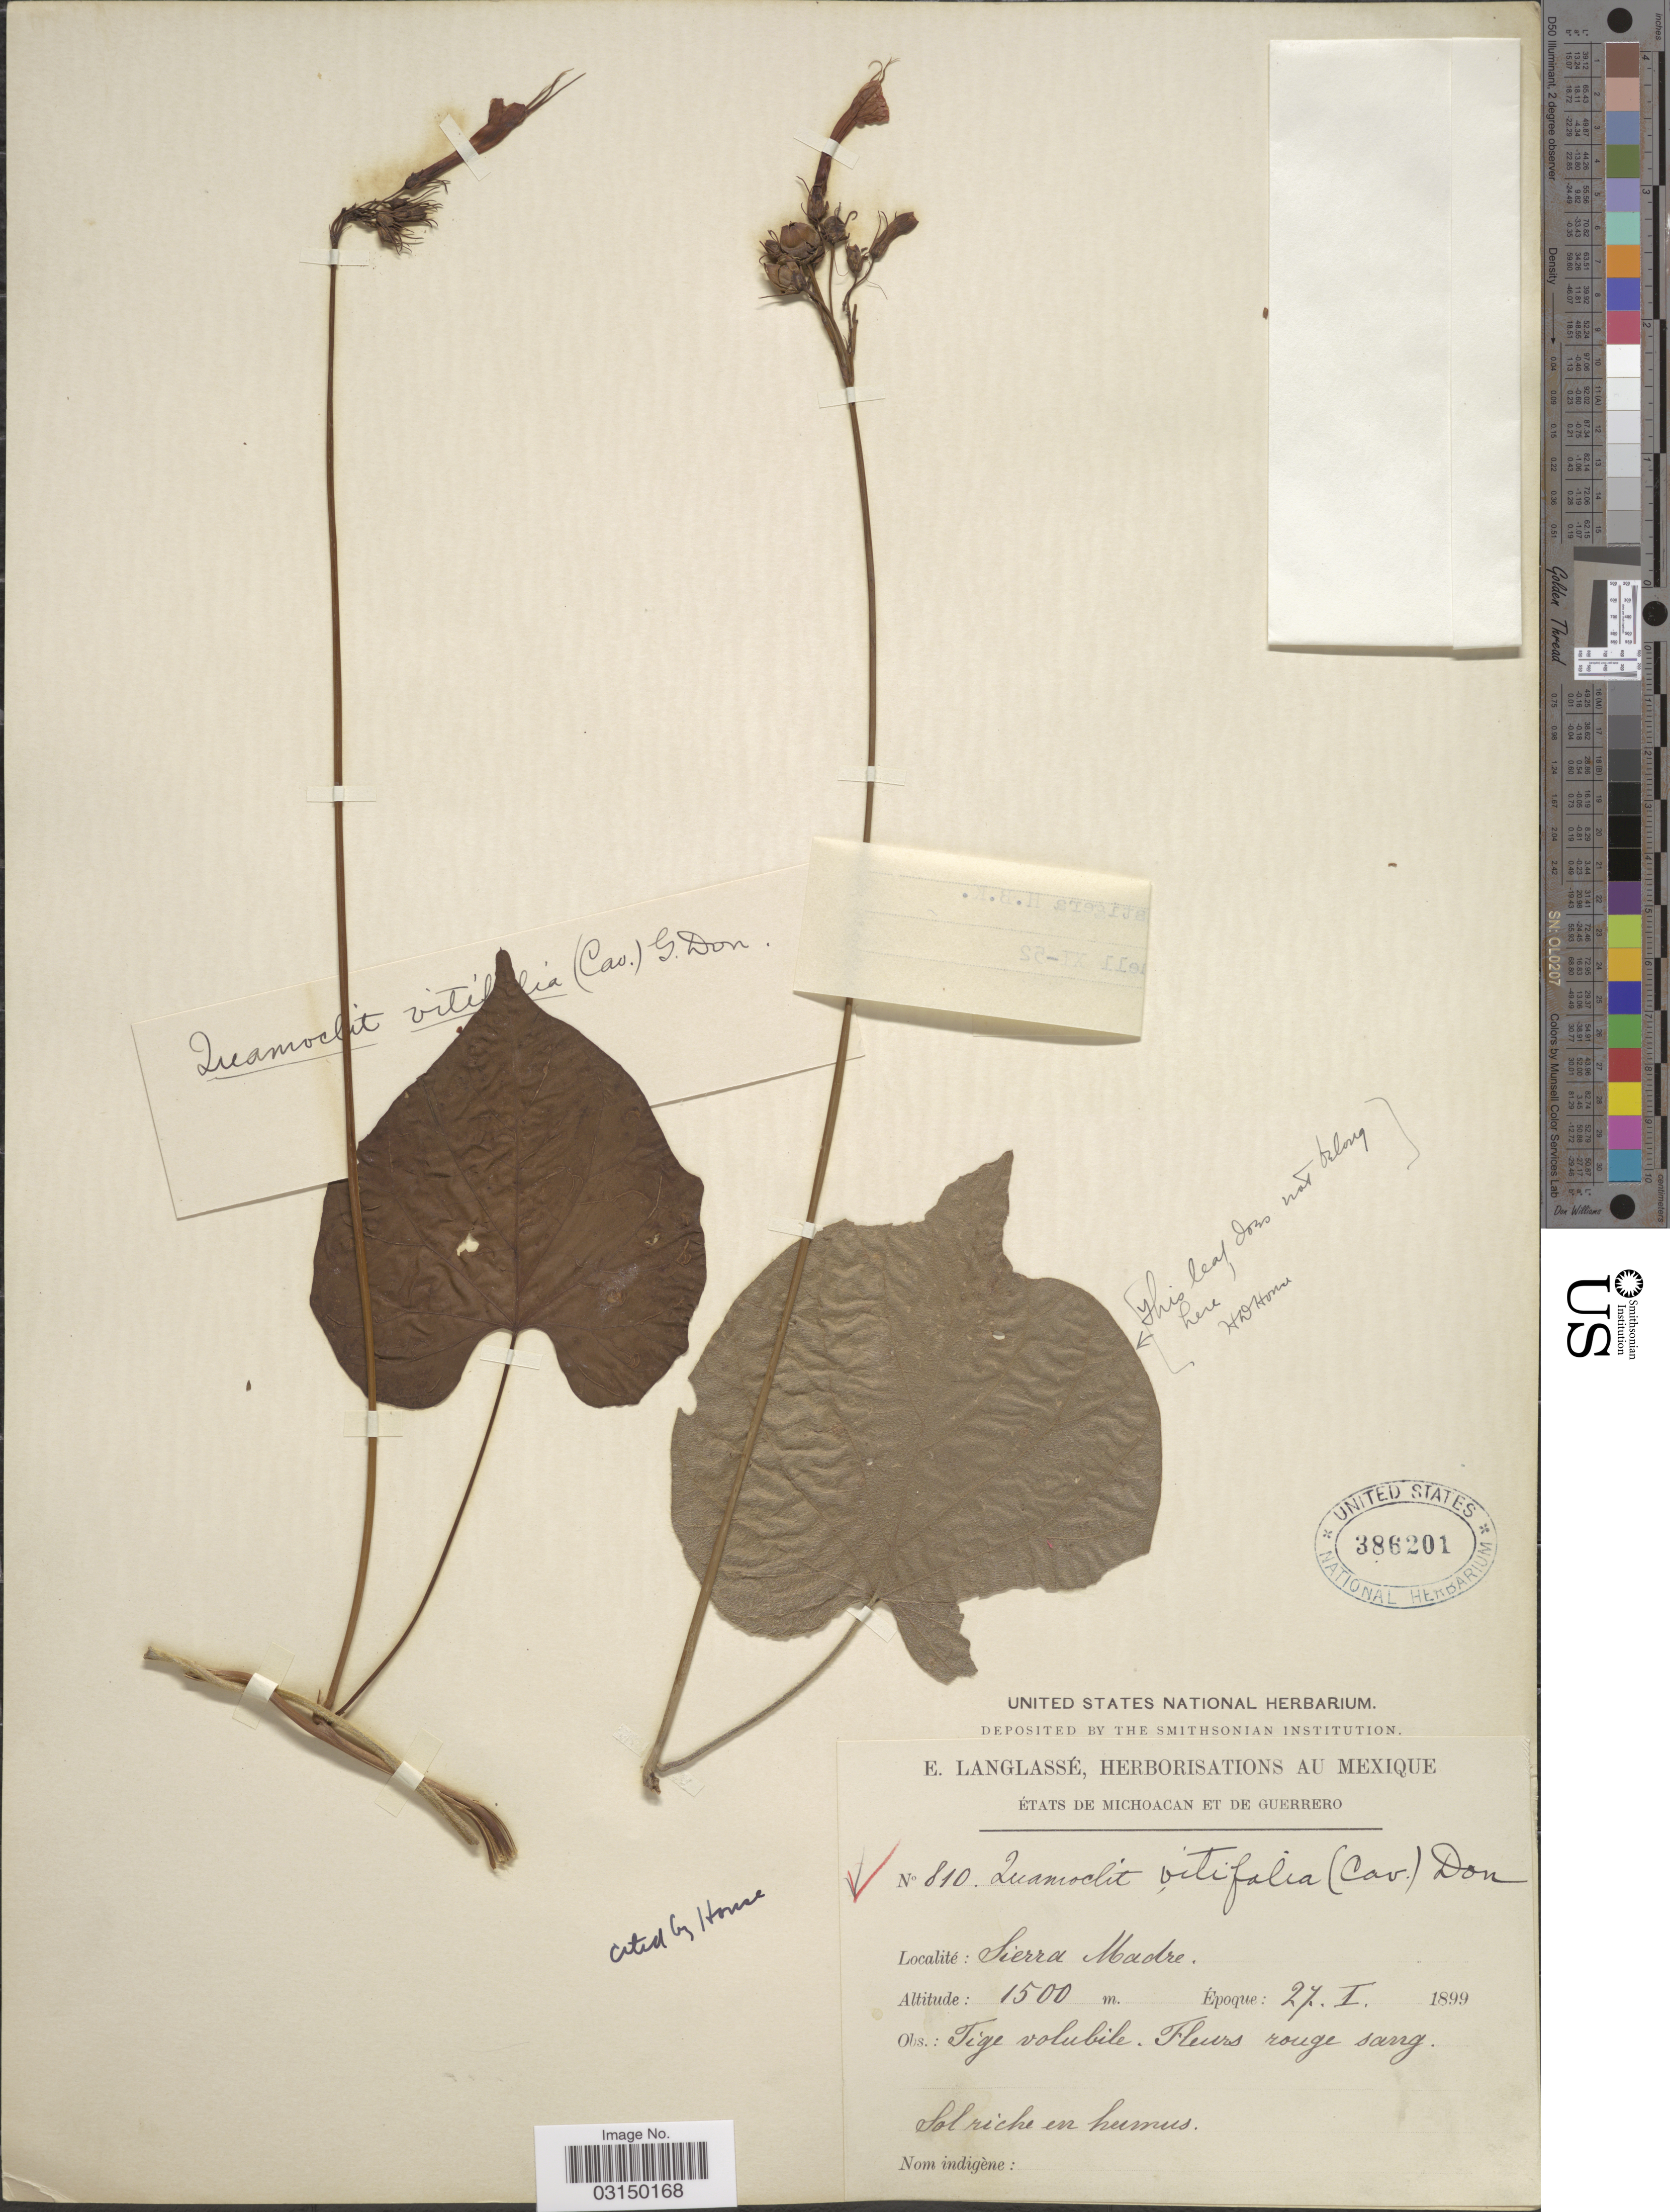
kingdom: Plantae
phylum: Tracheophyta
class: Magnoliopsida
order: Solanales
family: Convolvulaceae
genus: Ipomoea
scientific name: Ipomoea hastigera var. hastigera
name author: Kunth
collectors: E. Langlassé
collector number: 810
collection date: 1899-01-27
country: Mexico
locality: États de Michoacan et de Guerrero. Sierra Madre.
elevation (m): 1500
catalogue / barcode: US 386201